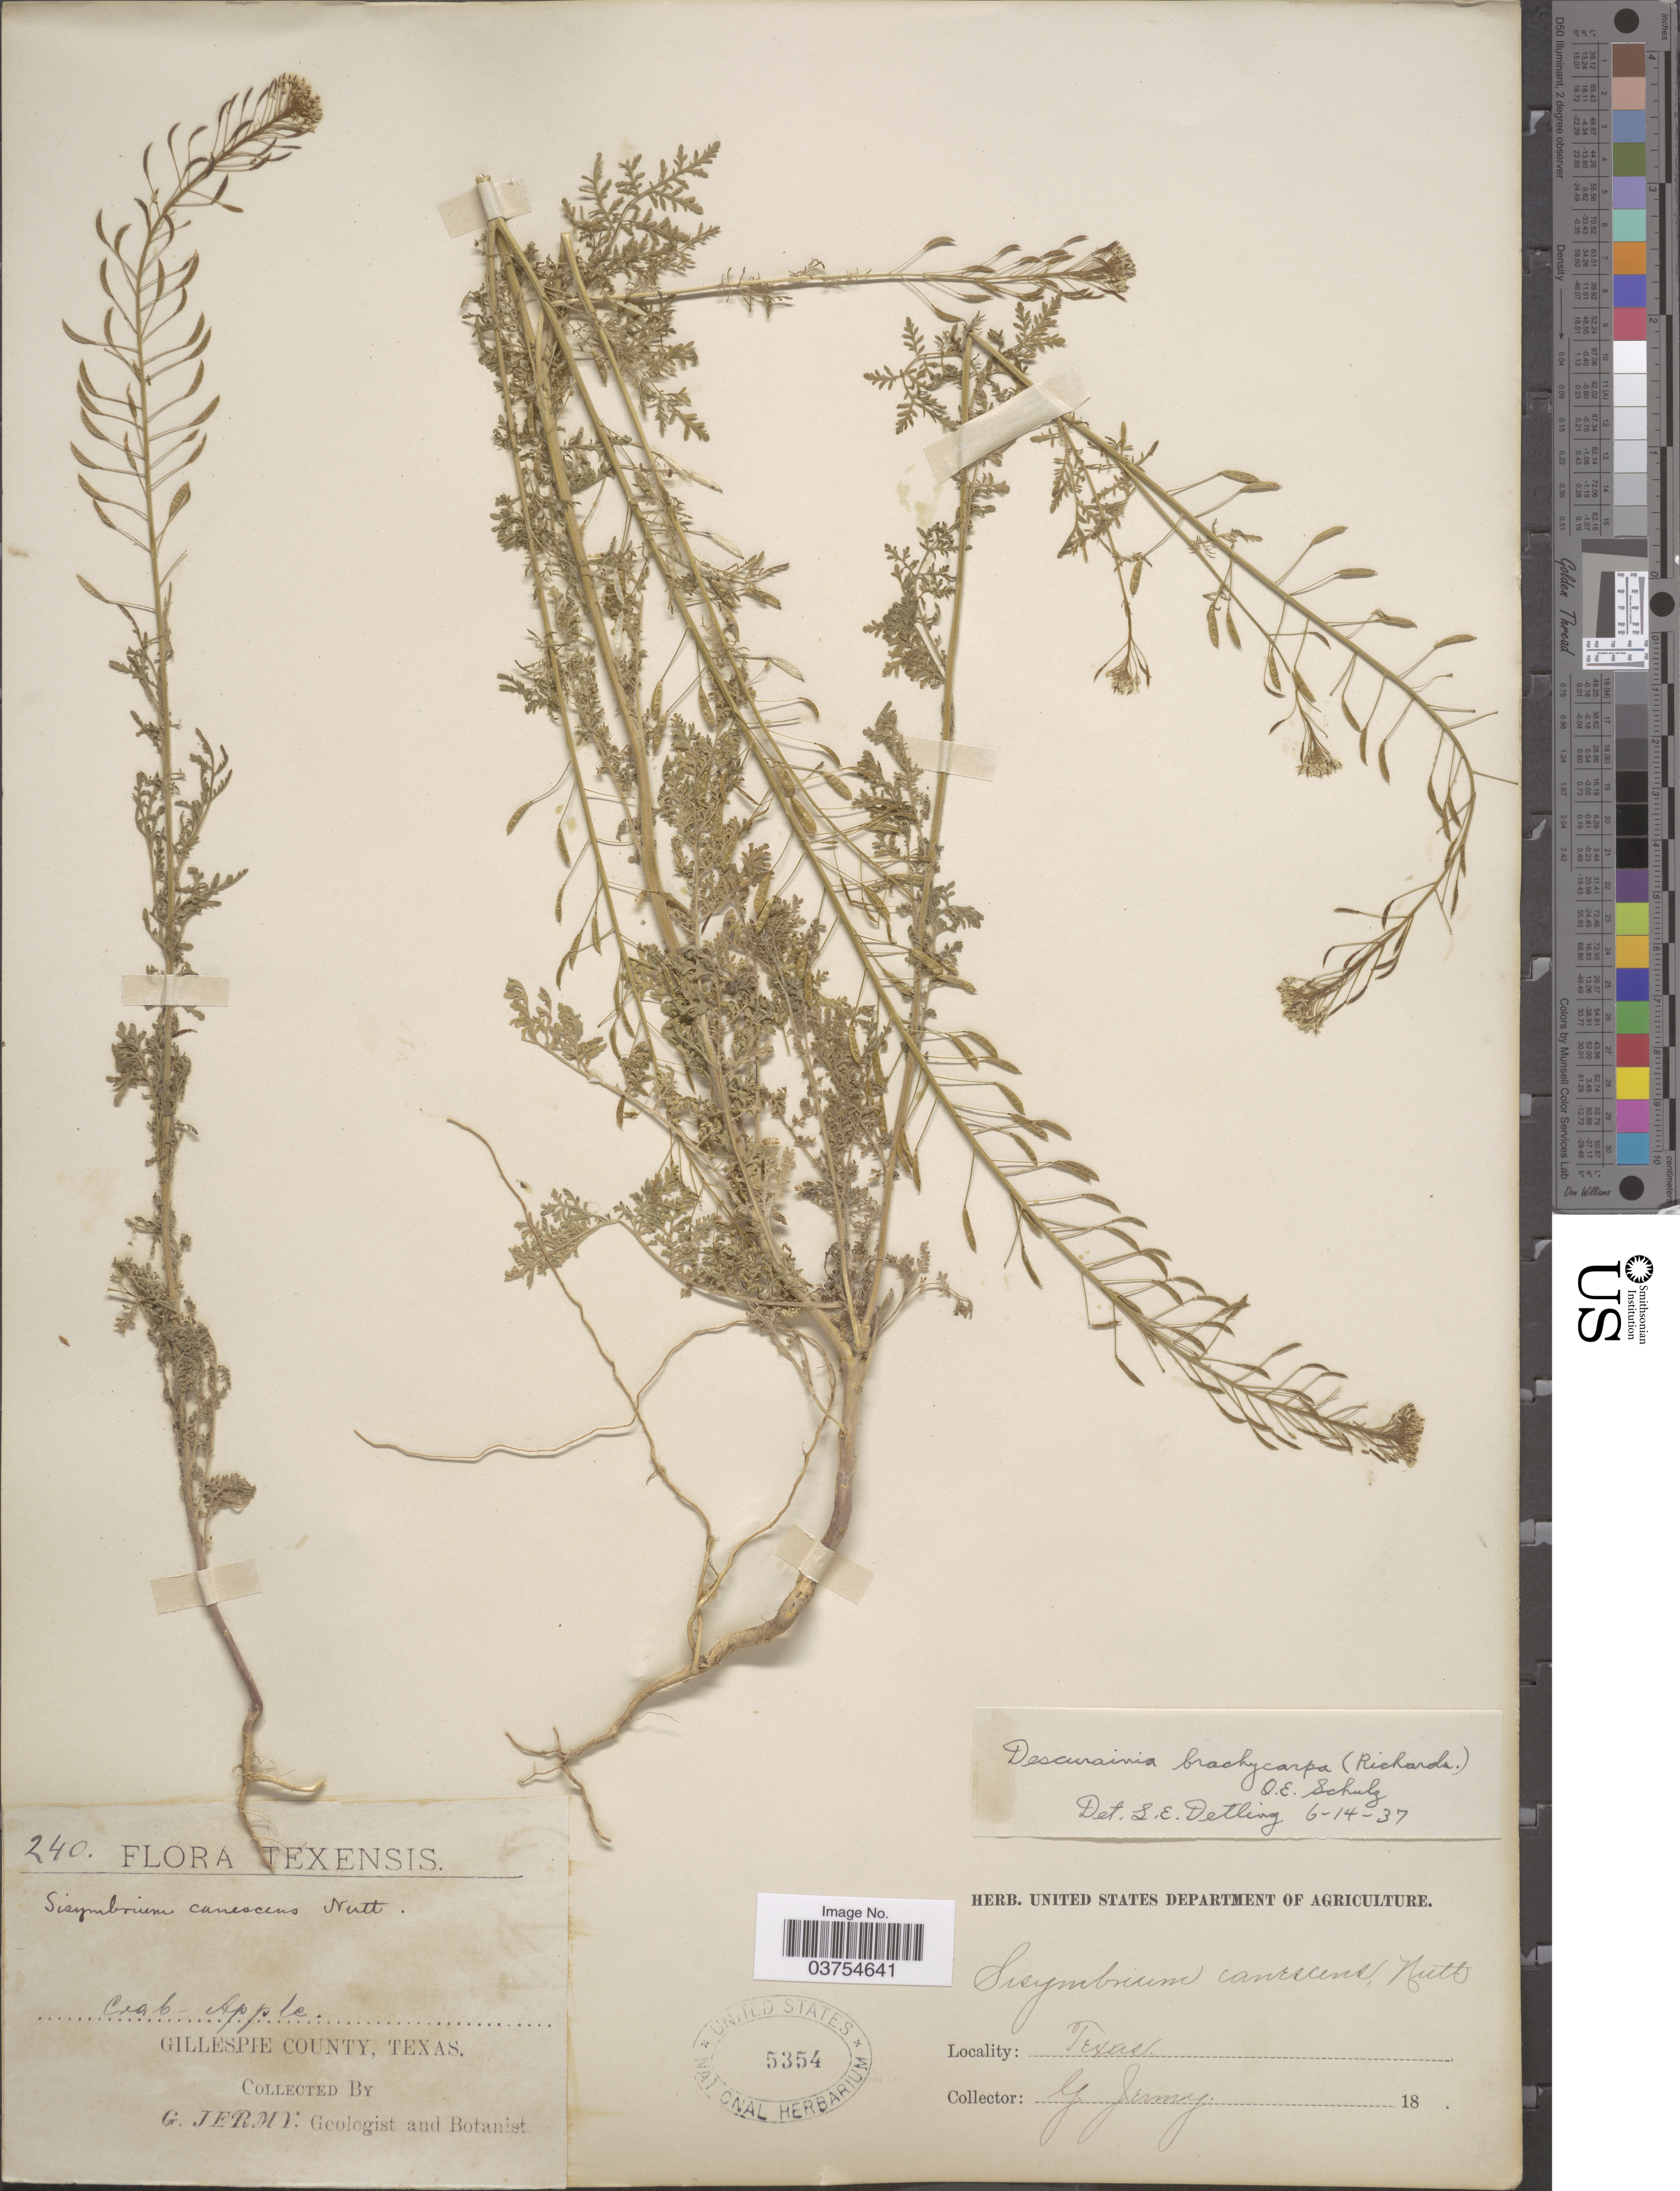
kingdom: Plantae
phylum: Tracheophyta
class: Magnoliopsida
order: Brassicales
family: Brassicaceae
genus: Descurainia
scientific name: Descurainia pinnata var. brachycarpa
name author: (Richardson) Fernald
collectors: G. Jermy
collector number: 240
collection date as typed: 18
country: United States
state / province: Texas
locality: Texensis. Crab-Apple [unsure placement] Gillespie County.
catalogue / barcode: US 5354